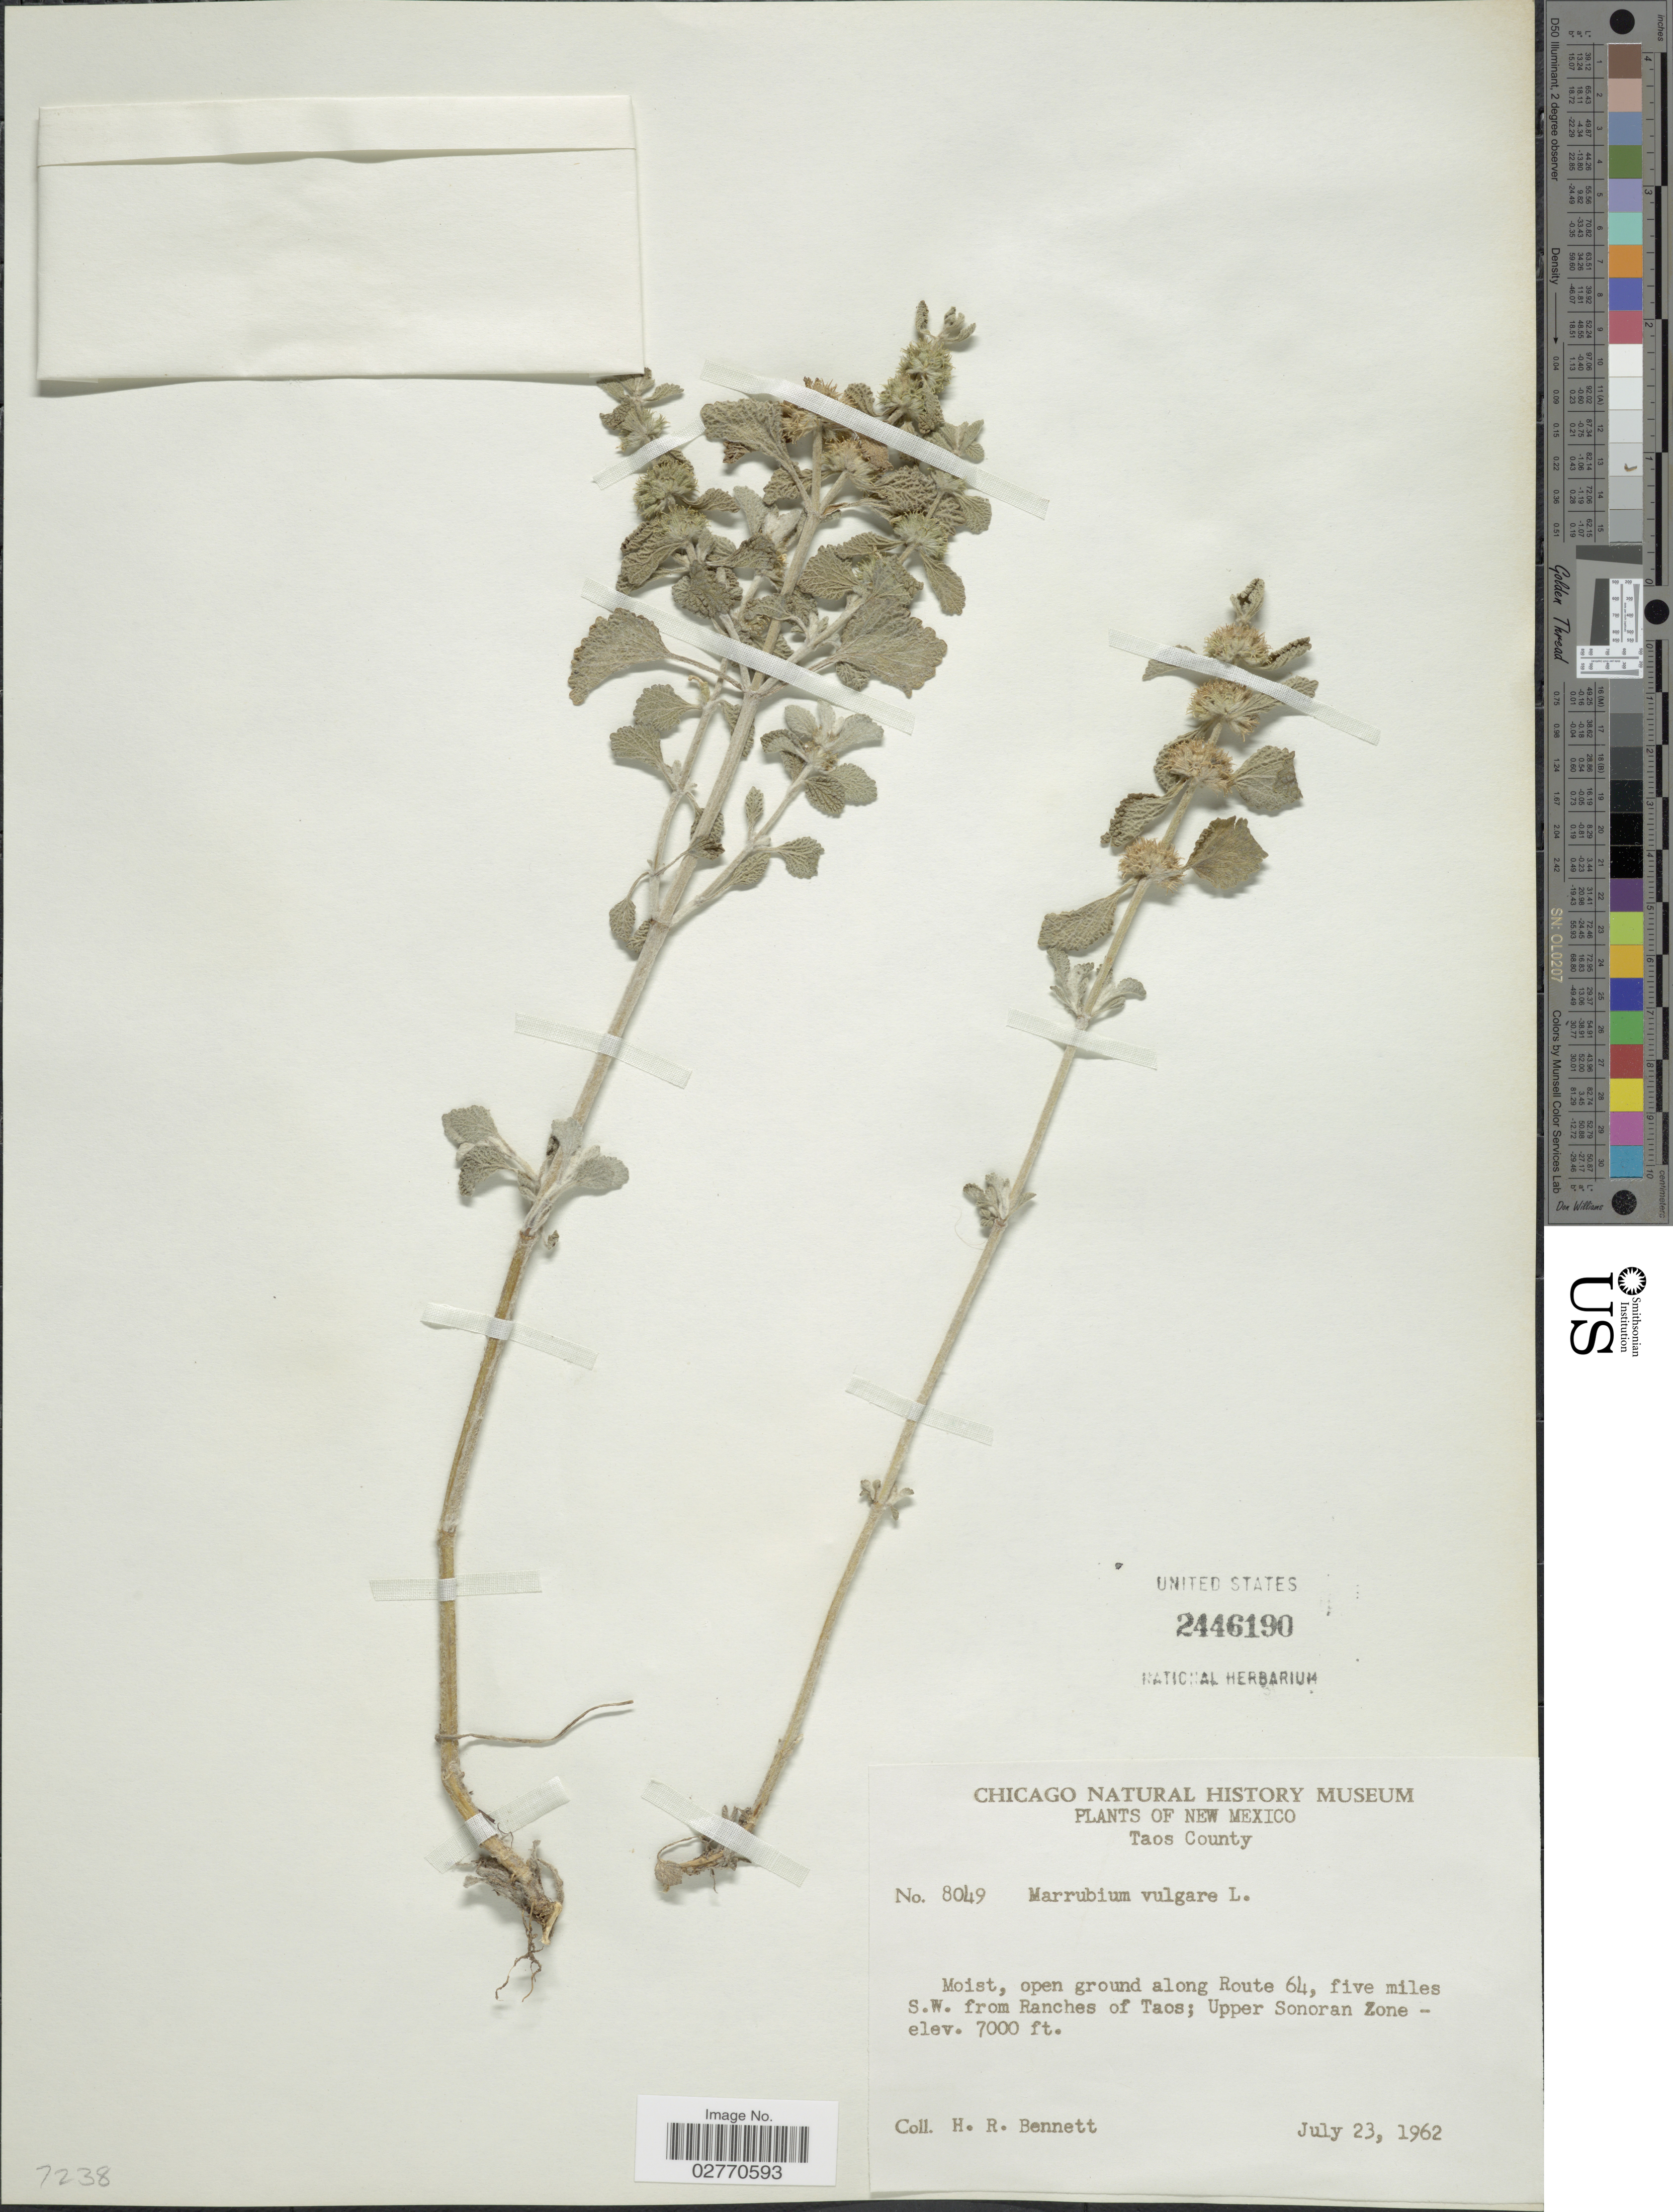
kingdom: Plantae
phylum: Tracheophyta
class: Magnoliopsida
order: Lamiales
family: Lamiaceae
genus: Marrubium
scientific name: Marrubium vulgare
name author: L.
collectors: H. R. Bennett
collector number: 8049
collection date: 1962-07-23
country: United States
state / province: New Mexico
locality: Taos County, open ground along Route 64, five miles S.W. from Ranches of Taos; Upper Sonoran Zone.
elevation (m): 2134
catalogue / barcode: US 2446190